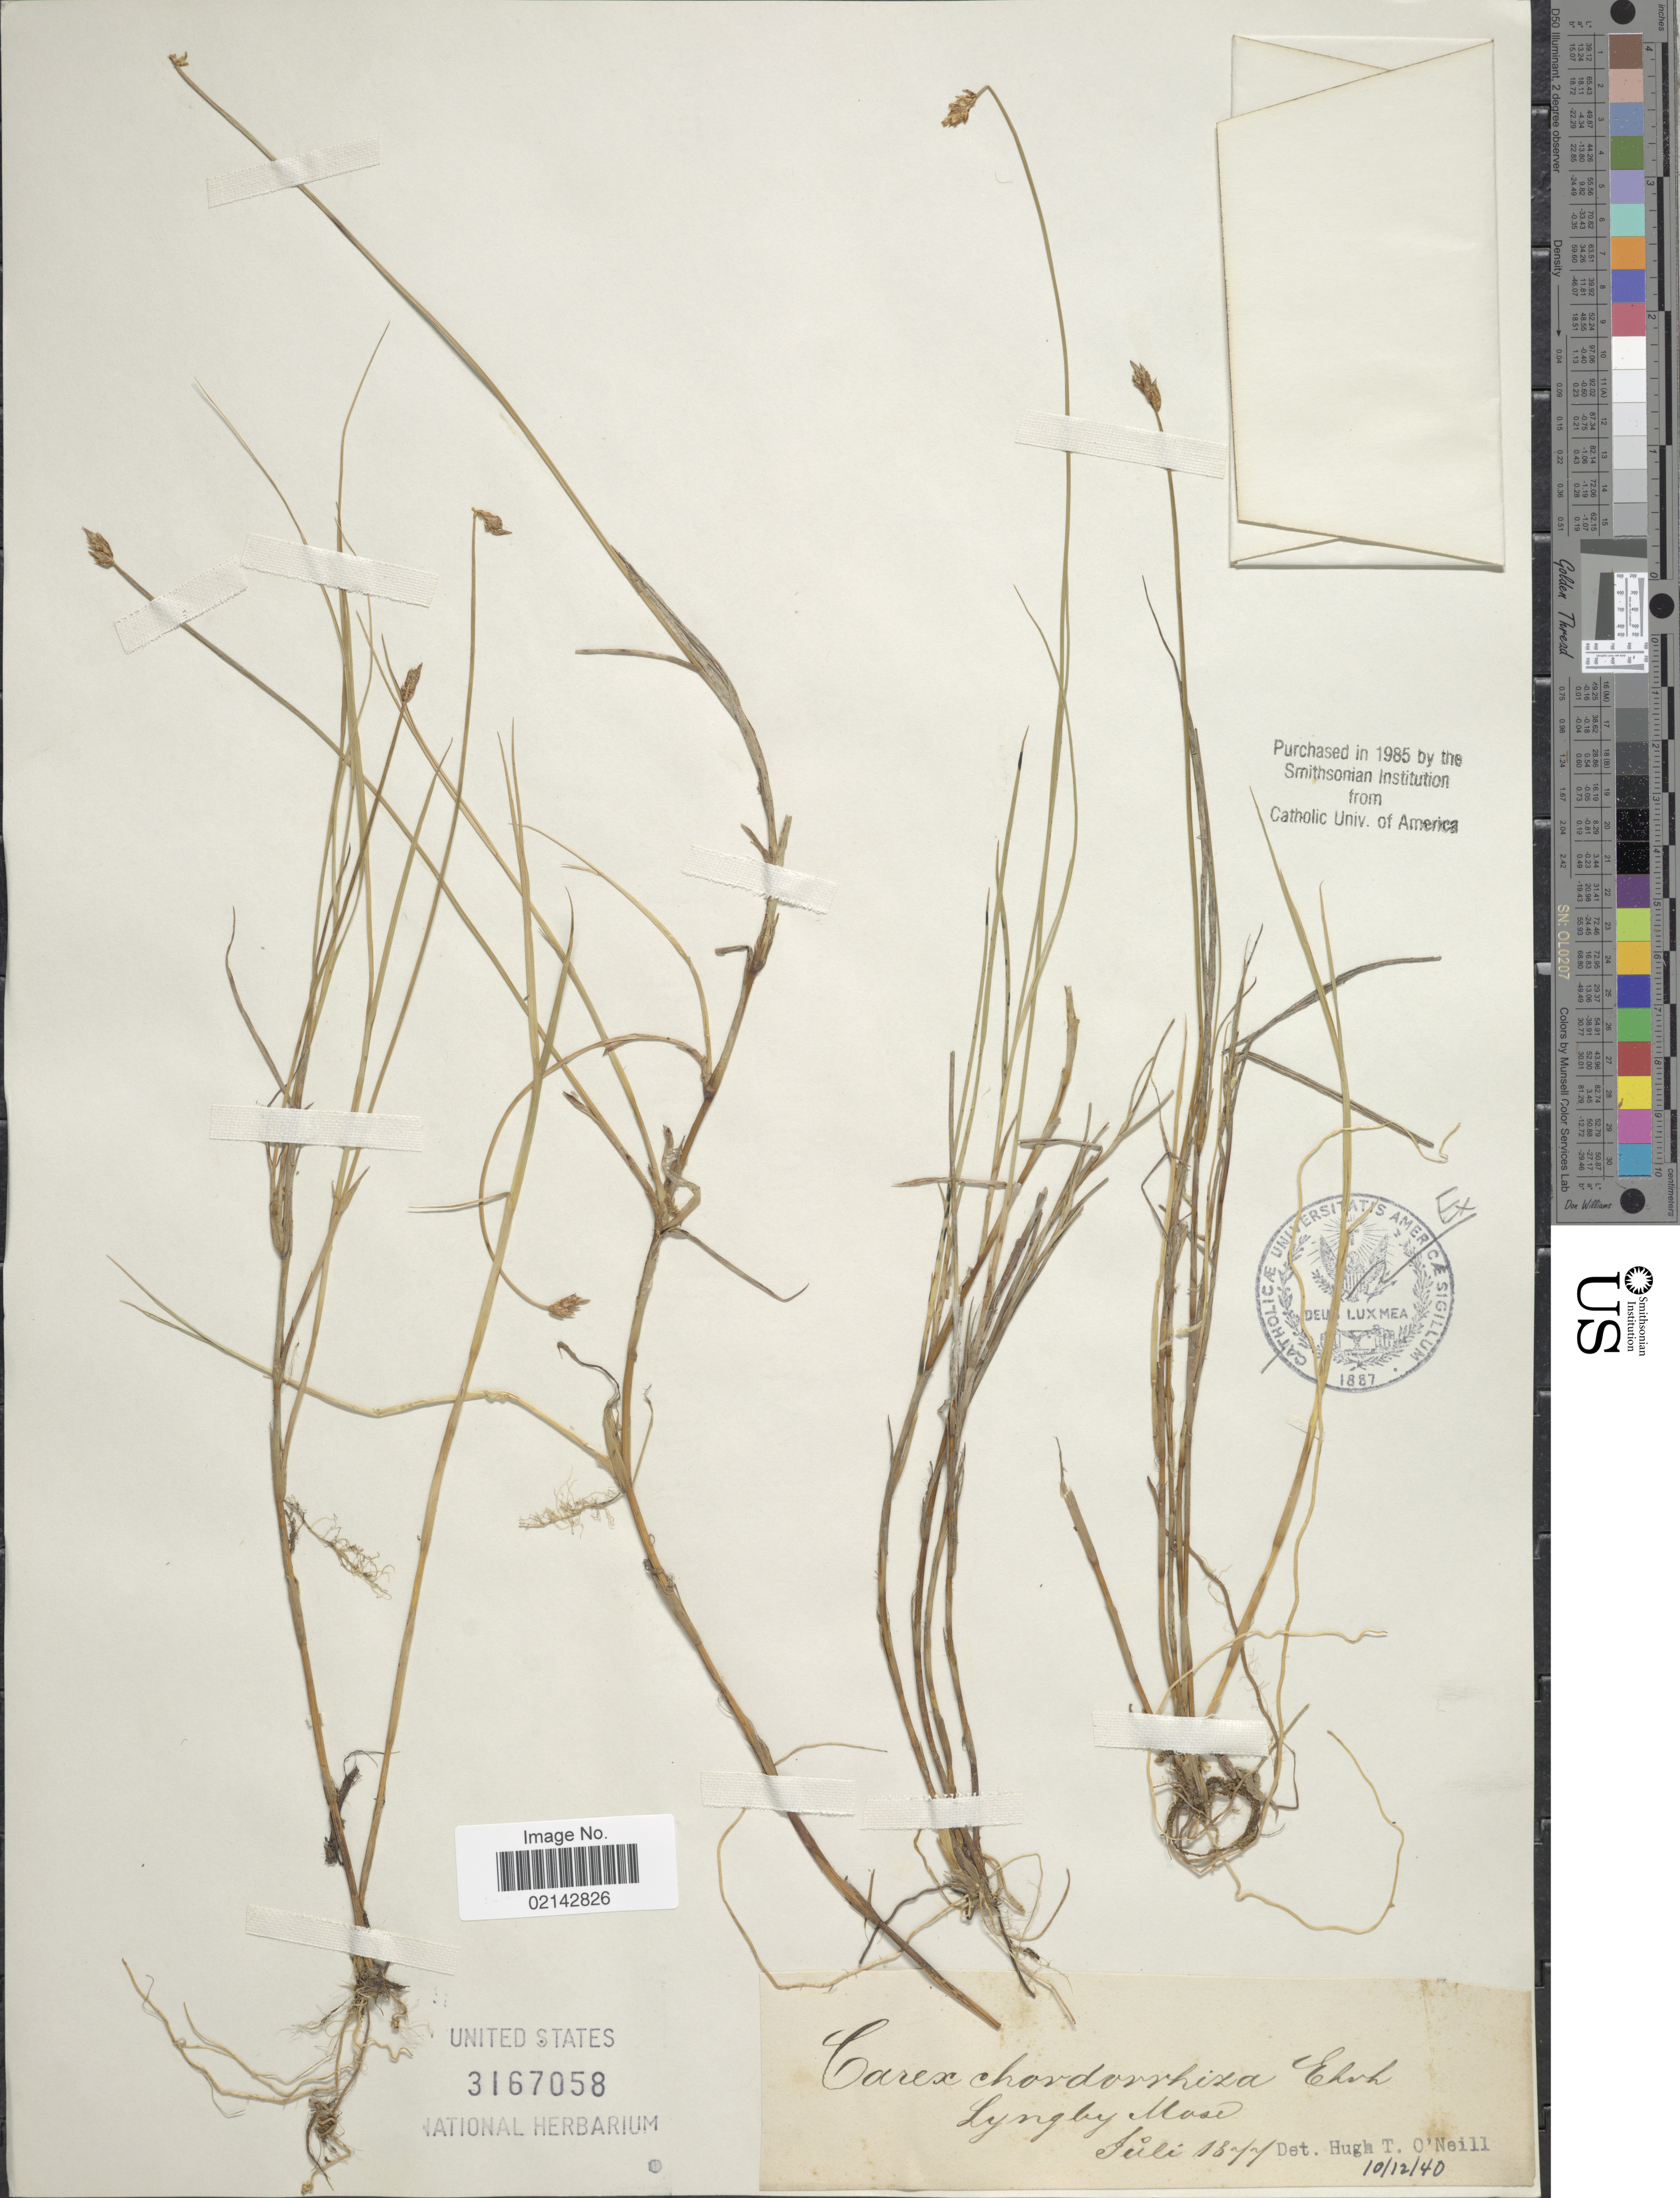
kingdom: Plantae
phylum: Tracheophyta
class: Liliopsida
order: Poales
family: Cyperaceae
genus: Carex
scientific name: Carex chordorrhiza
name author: L. f.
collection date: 1877-07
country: Denmark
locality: Lyngby Mose.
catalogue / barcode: US 3167058